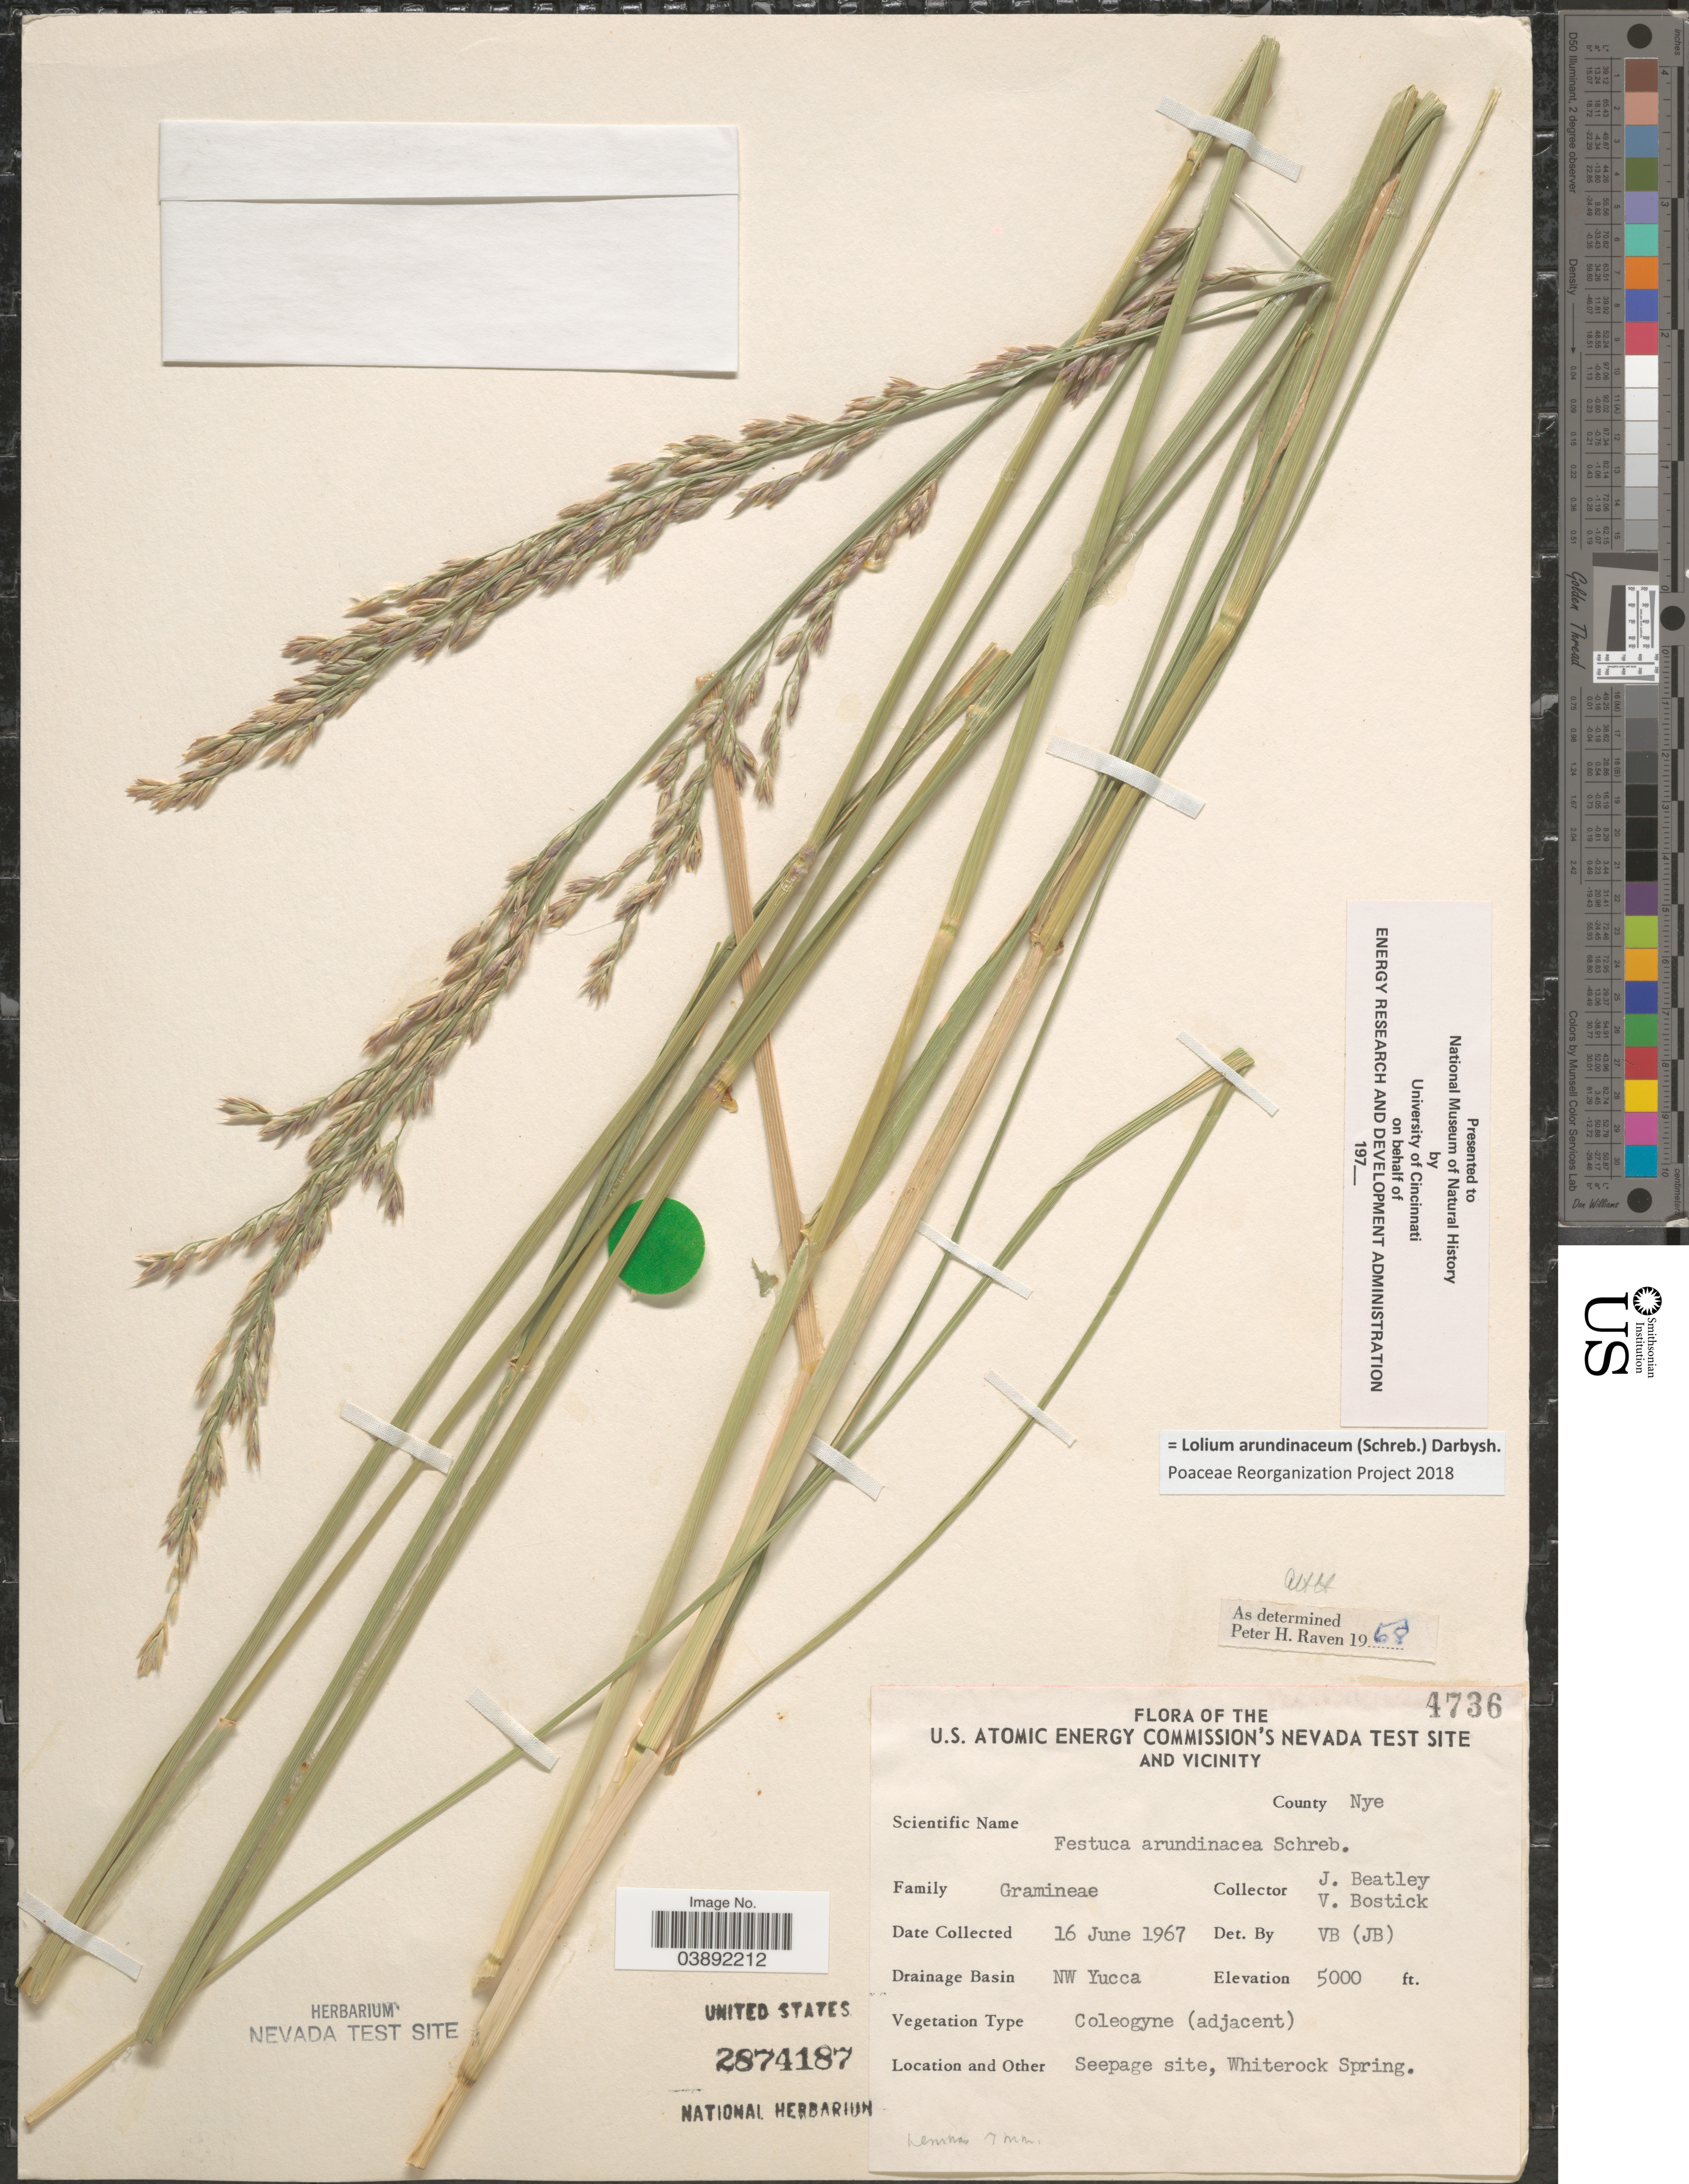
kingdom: Plantae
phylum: Tracheophyta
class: Liliopsida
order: Poales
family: Poaceae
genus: Lolium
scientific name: Lolium arundinaceum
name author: (Schreb.) Darbysh.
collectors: J. C. Beatley & V. Bostick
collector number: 4736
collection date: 1967-06-16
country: United States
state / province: Nevada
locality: U.S. Atomic Energy Commission's Nevada Test Site and Vicinity. County Nye. Drainage Basin NW Yucca. Seepage site, Whiterock Spring.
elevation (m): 1524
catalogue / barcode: US 2874187